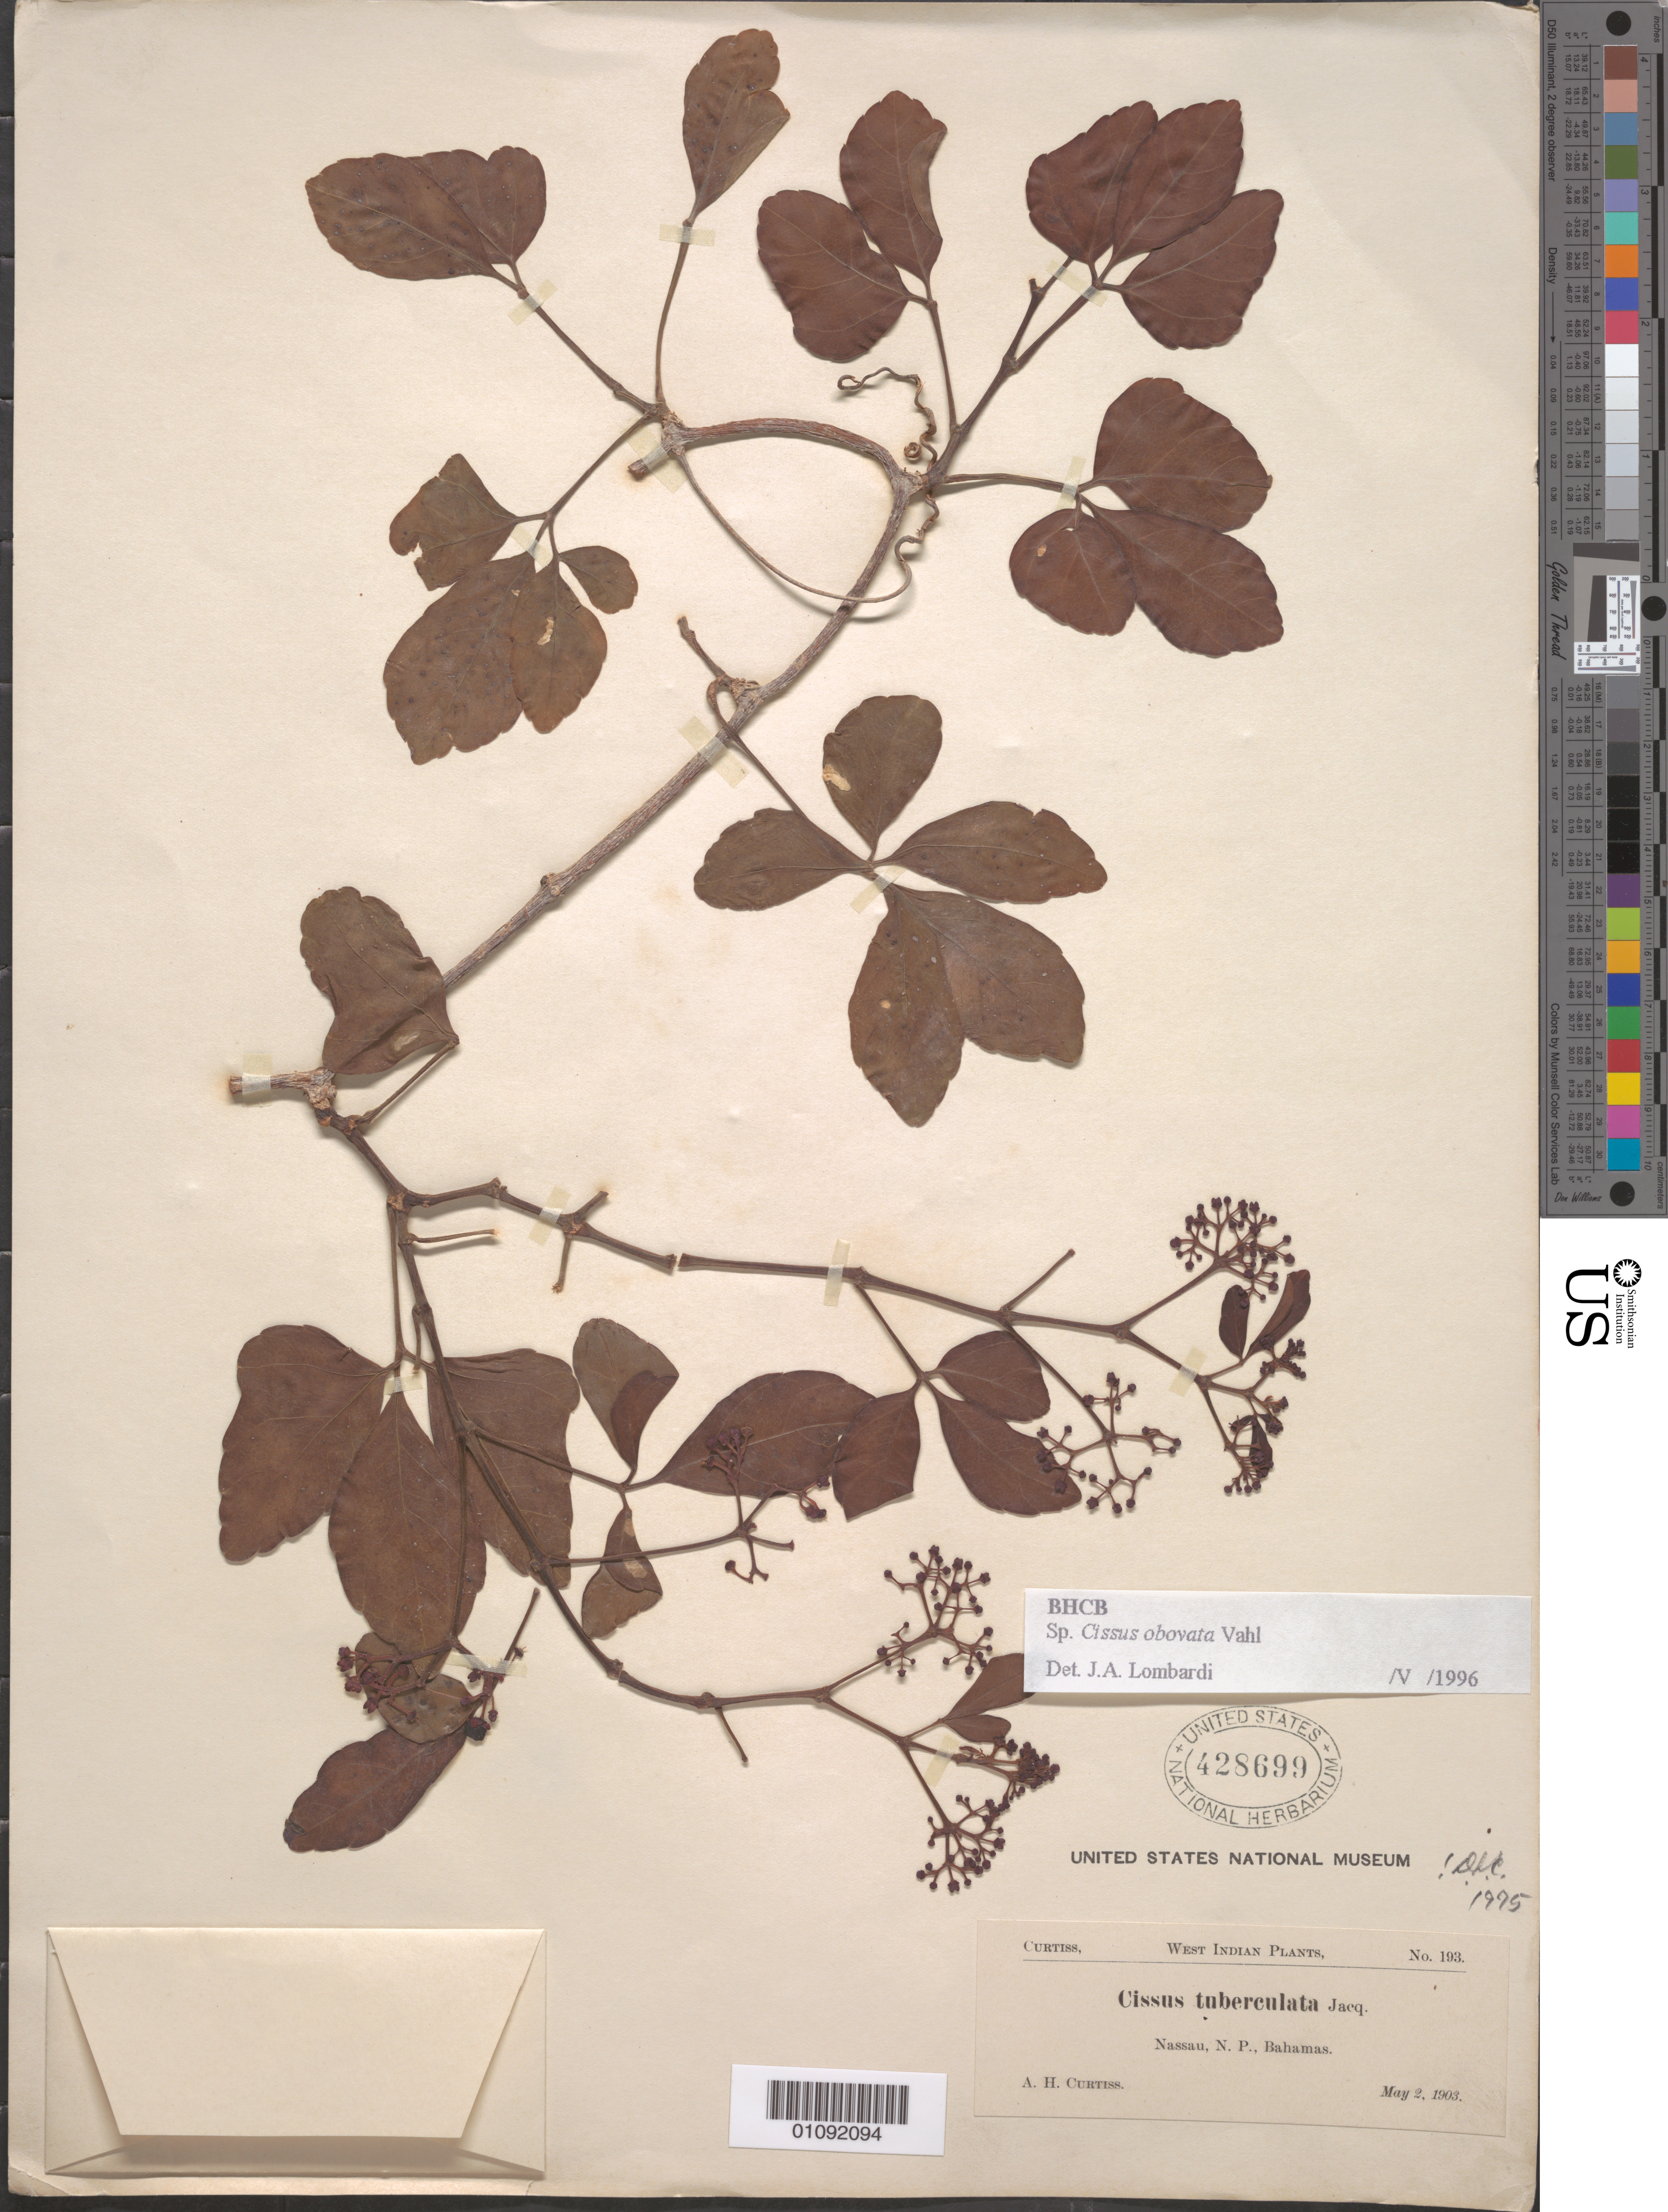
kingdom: Plantae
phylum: Tracheophyta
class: Magnoliopsida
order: Vitales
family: Vitaceae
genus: Cissus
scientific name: Cissus obovata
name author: Vahl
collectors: A. H. Curtiss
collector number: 193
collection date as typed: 02 May 1903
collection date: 1903-05-02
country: Bahamas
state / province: New Providence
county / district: Nassau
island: New Providence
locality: Nassau, N.P., Bahamas.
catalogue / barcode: US 428699